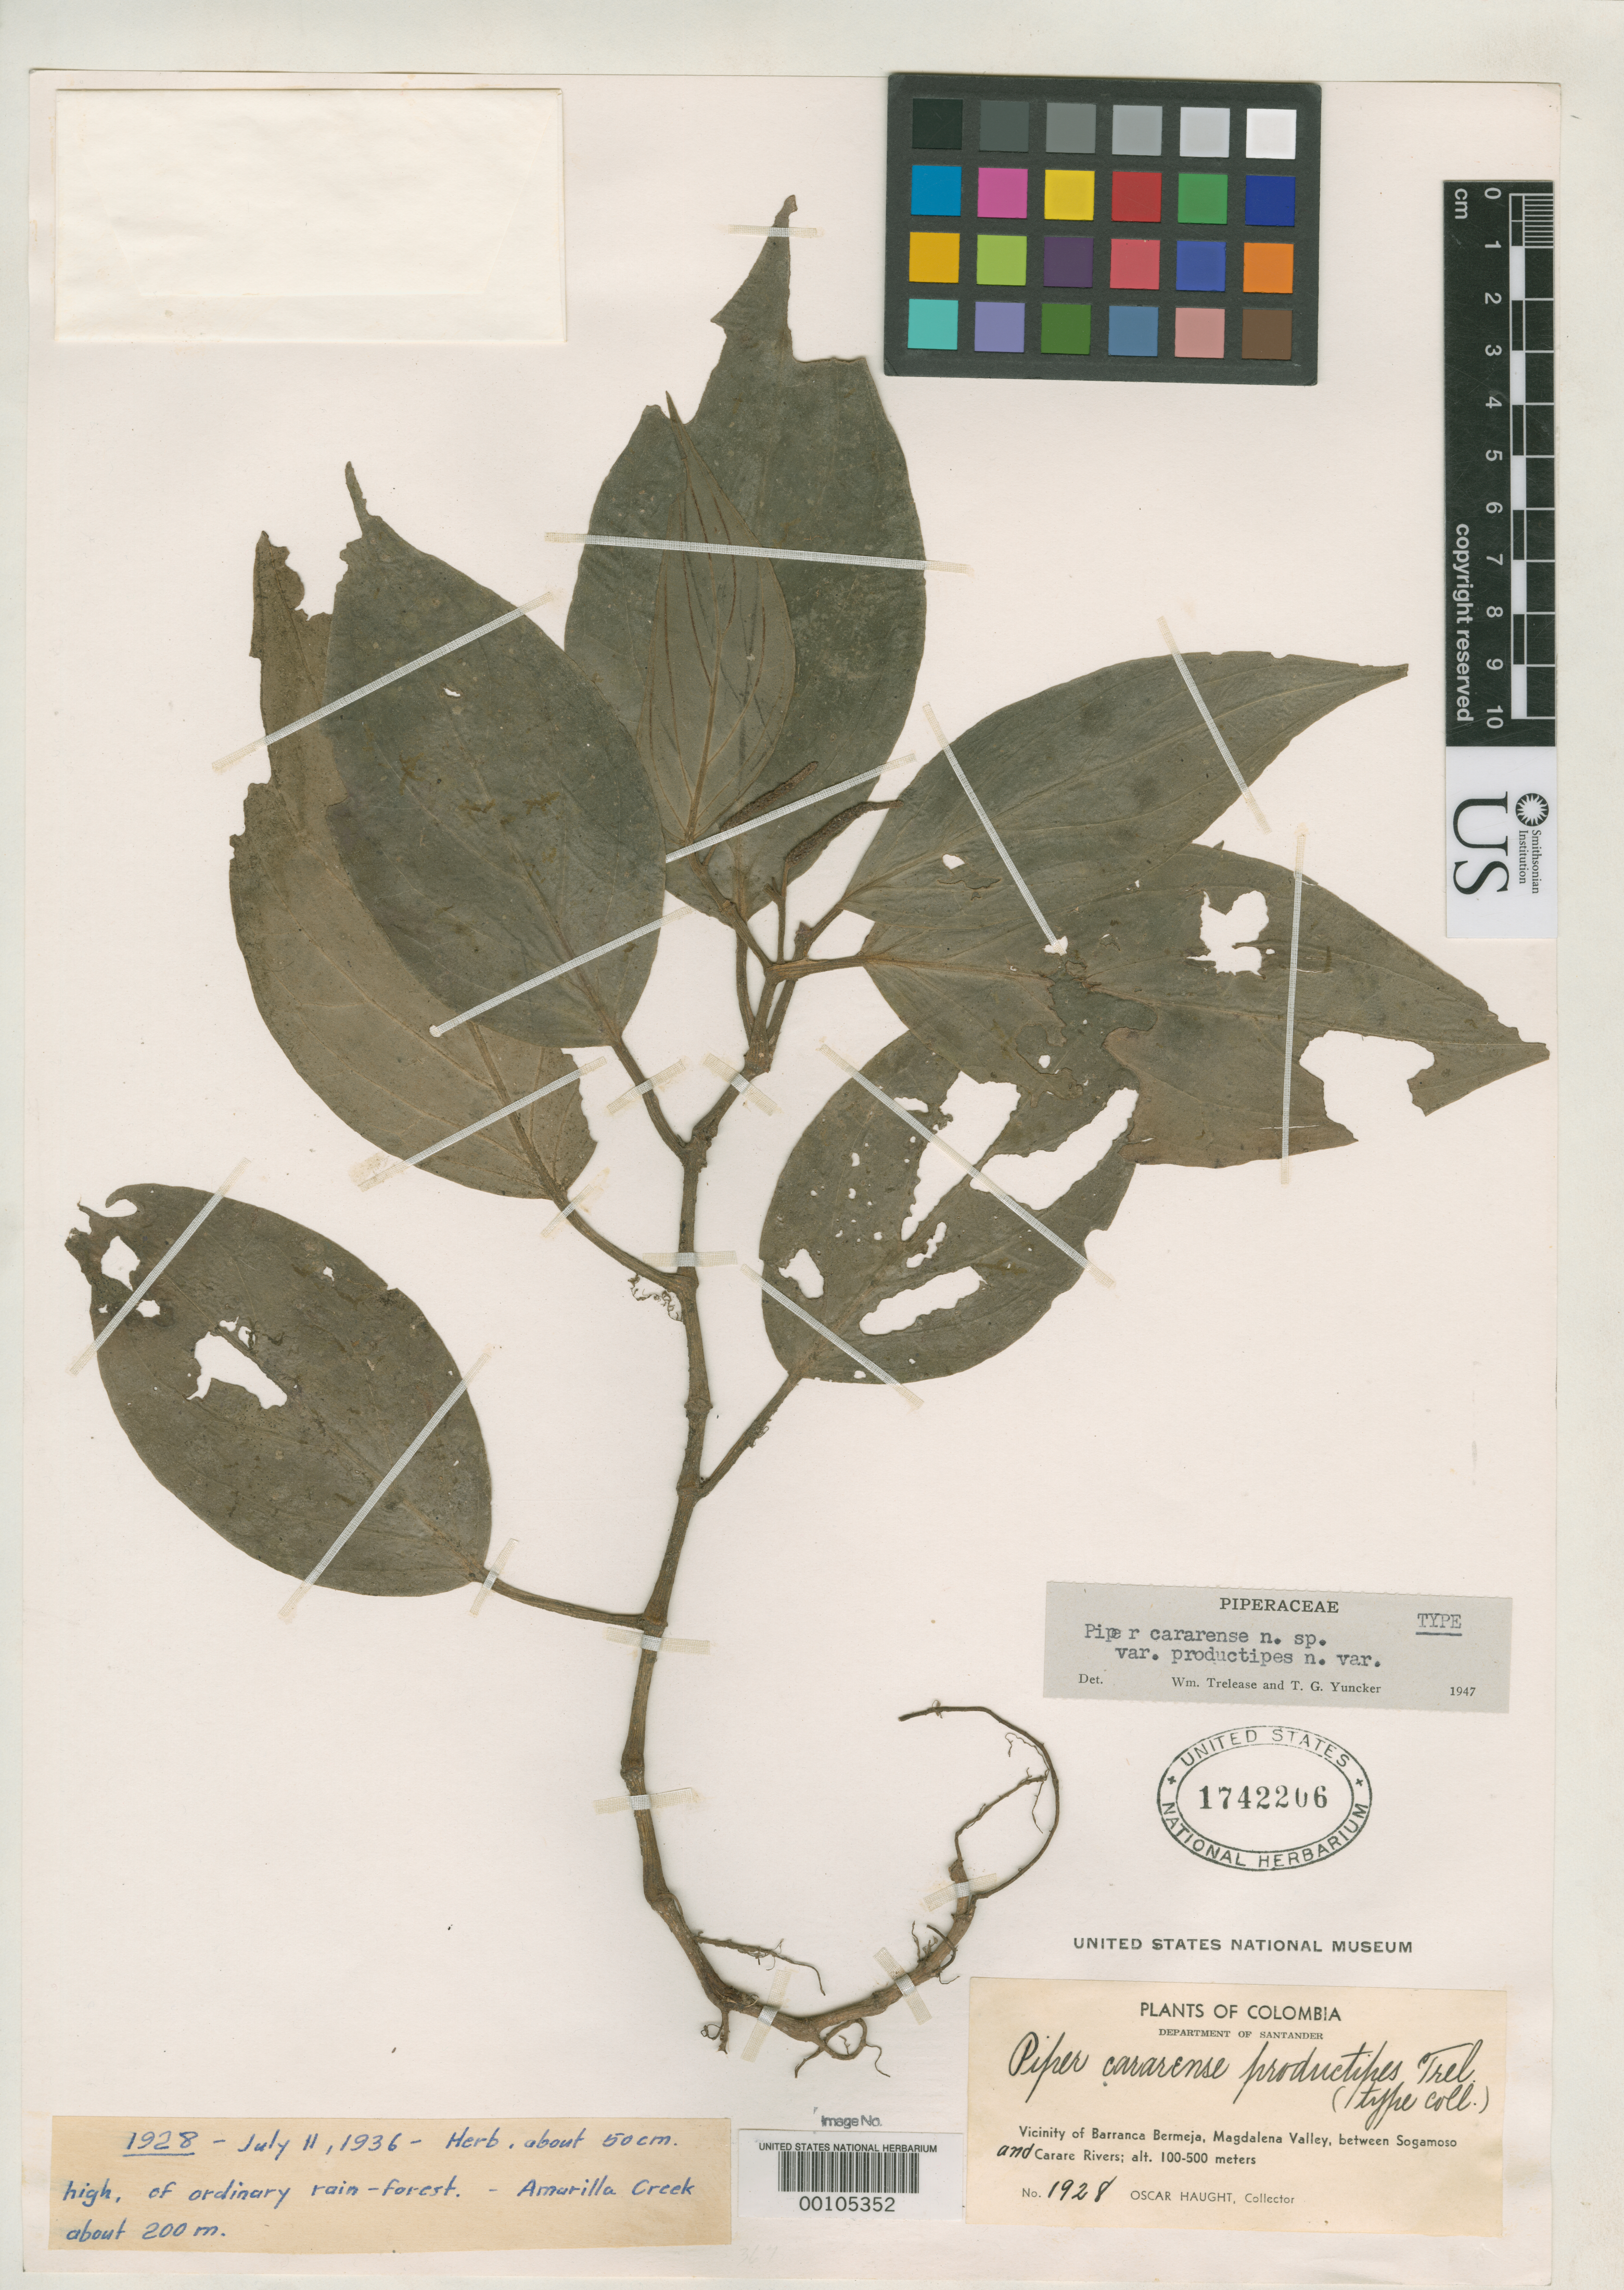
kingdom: Plantae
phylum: Tracheophyta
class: Magnoliopsida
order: Piperales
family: Piperaceae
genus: Piper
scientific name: Piper cararense var. productipes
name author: Trel. & Yunck.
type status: Holotype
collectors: O. L. Haught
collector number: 1928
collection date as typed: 11 Jul 1936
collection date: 1936-07-11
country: Colombia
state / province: Santander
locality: Barrancabermeja, Amarilla Creek.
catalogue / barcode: US 1742206